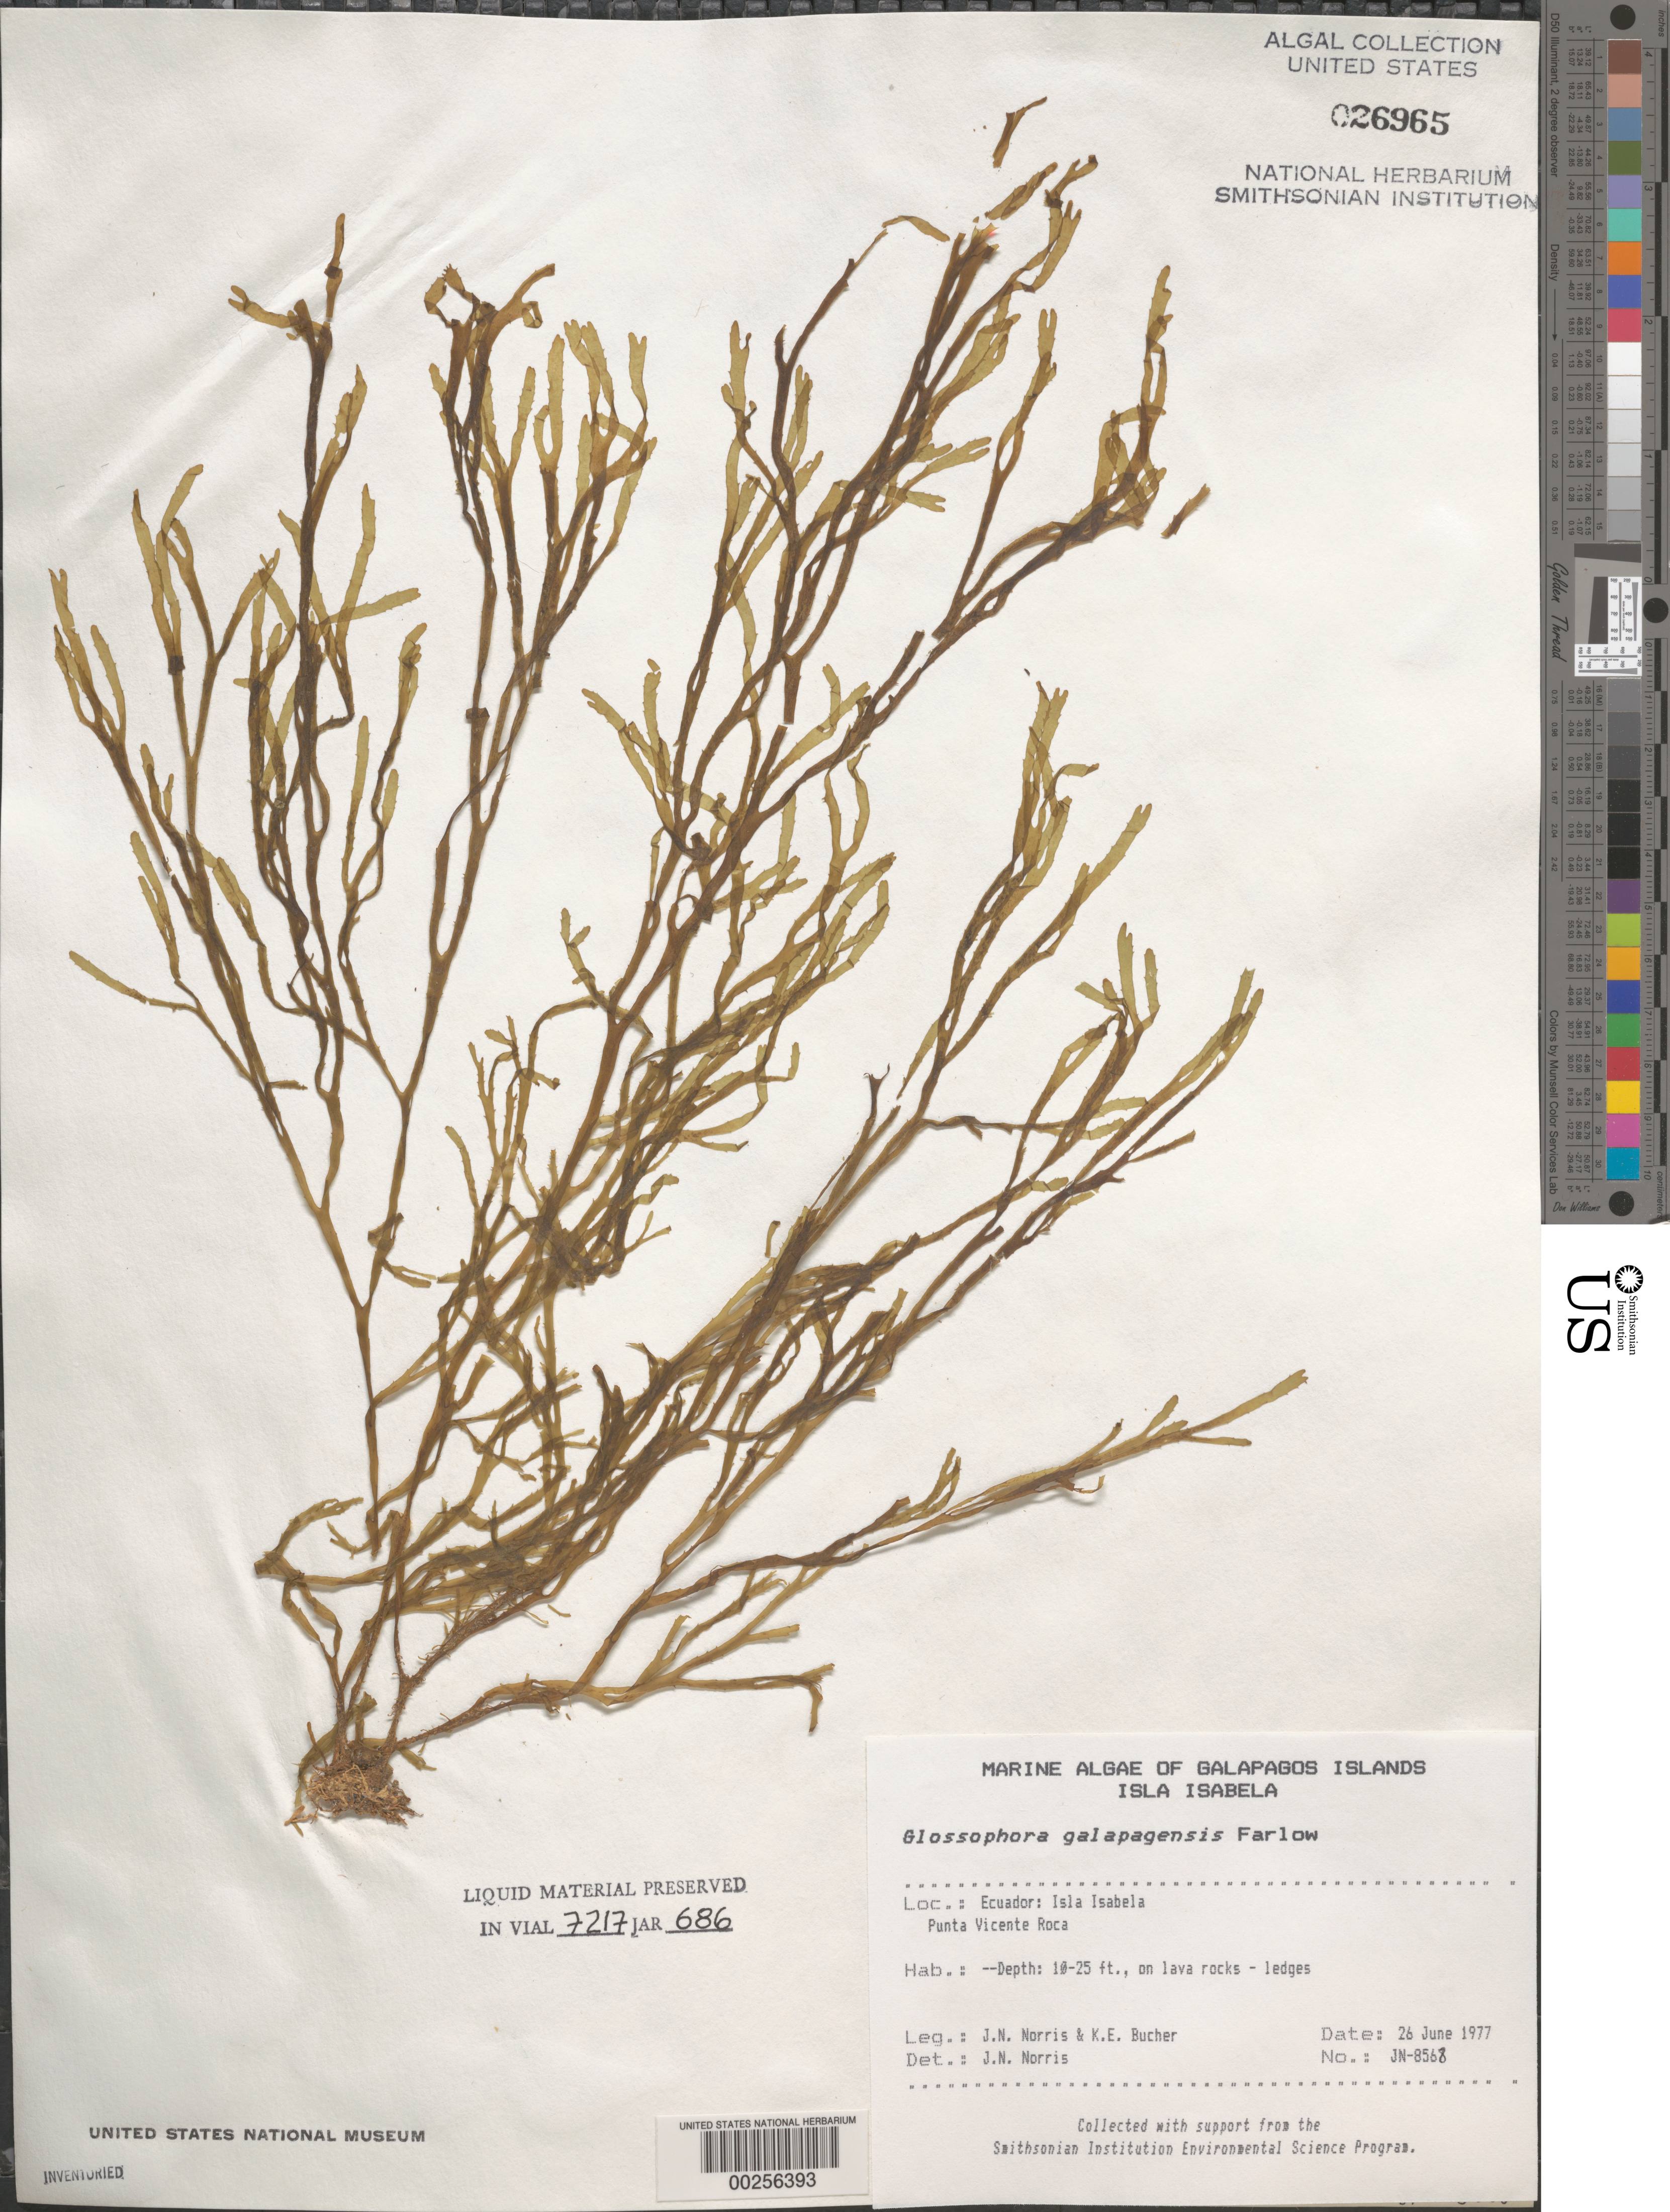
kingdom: Chromista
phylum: Ochrophyta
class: Phaeophyceae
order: Dictyotales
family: Dictyotaceae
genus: Dictyota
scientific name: Dictyota galapagensis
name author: (Farl.) De Clerck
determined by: Algae name updating Project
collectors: J. N. Norris & K. E. Bucher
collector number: JN-8568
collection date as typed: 26 Jun 1977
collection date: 1977-06-26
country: Ecuador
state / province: Colón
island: Isabela [Albemarle]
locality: Punta Vicente Roca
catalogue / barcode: US 26965